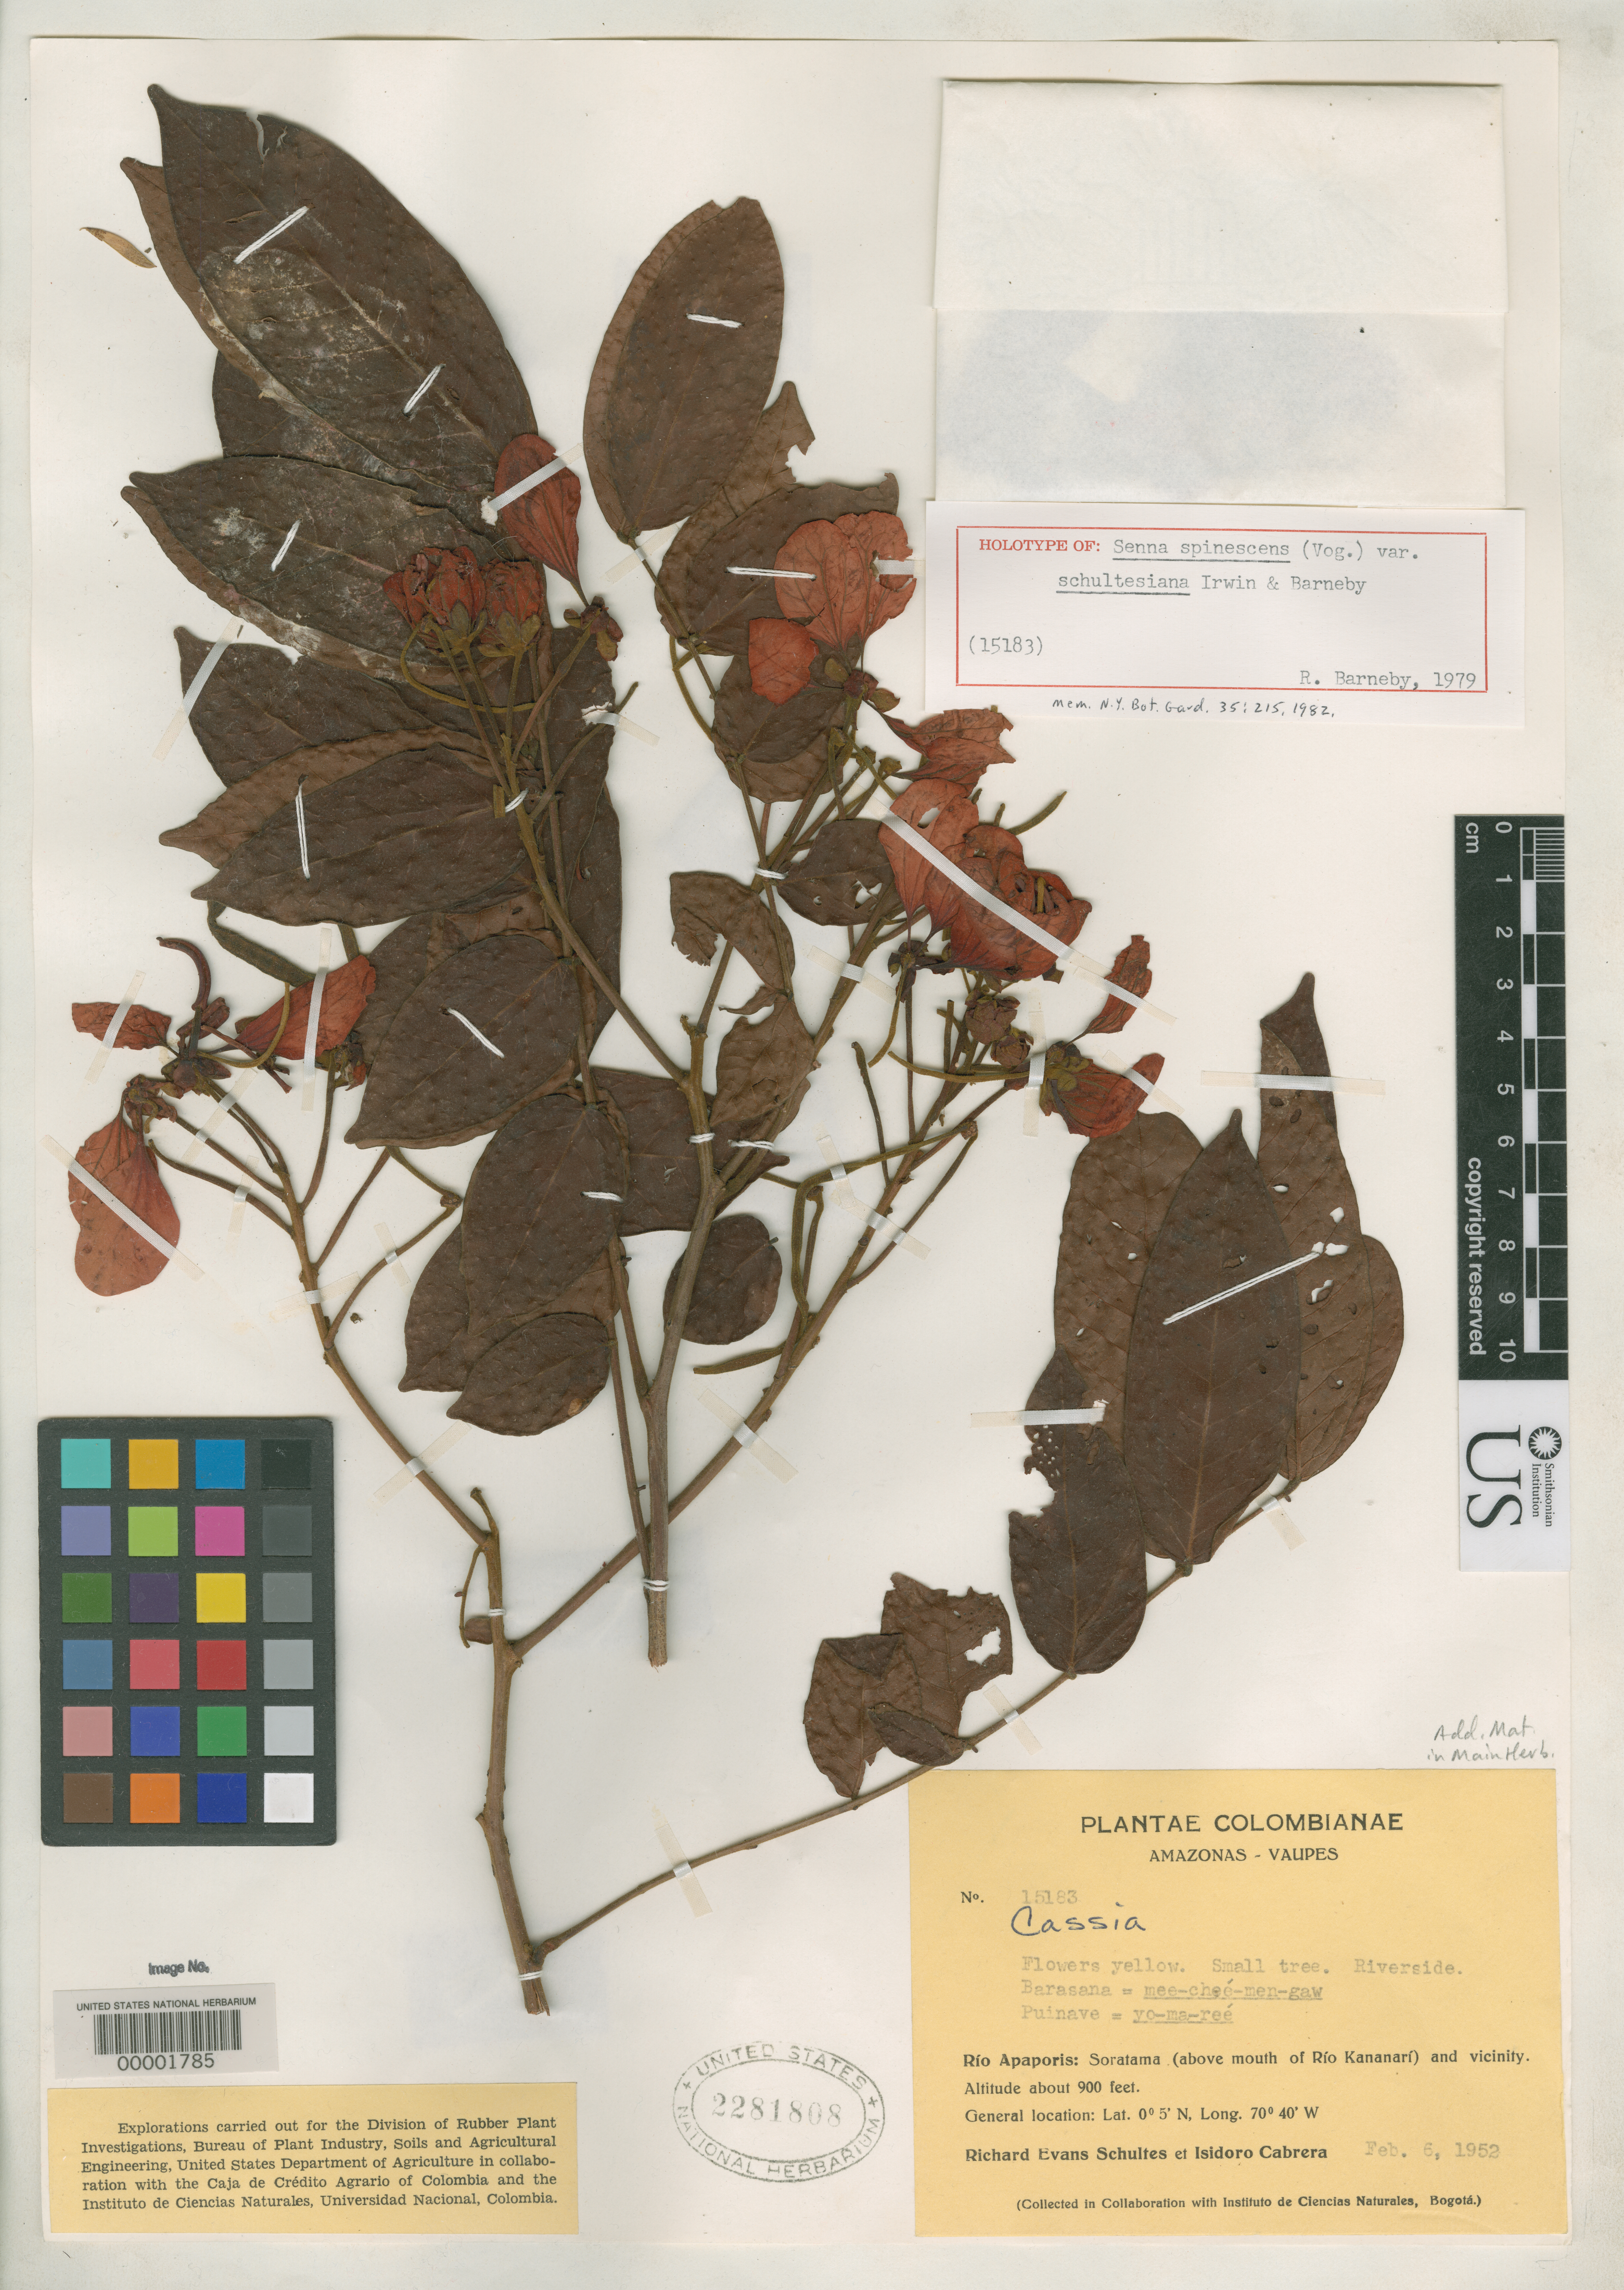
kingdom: Plantae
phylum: Tracheophyta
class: Magnoliopsida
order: Fabales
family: Fabaceae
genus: Senna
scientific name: Senna spinescens var. schultesiana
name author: H.S. Irwin & Barneby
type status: Holotype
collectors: R. E. Schultes & I. Cabrera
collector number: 15183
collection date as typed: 06 Feb 1952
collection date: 1952-02-06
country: Colombia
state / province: Vaupés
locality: Rio Apoporis at Soratama (above mouth of Rio Kananari)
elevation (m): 274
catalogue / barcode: US 2281808